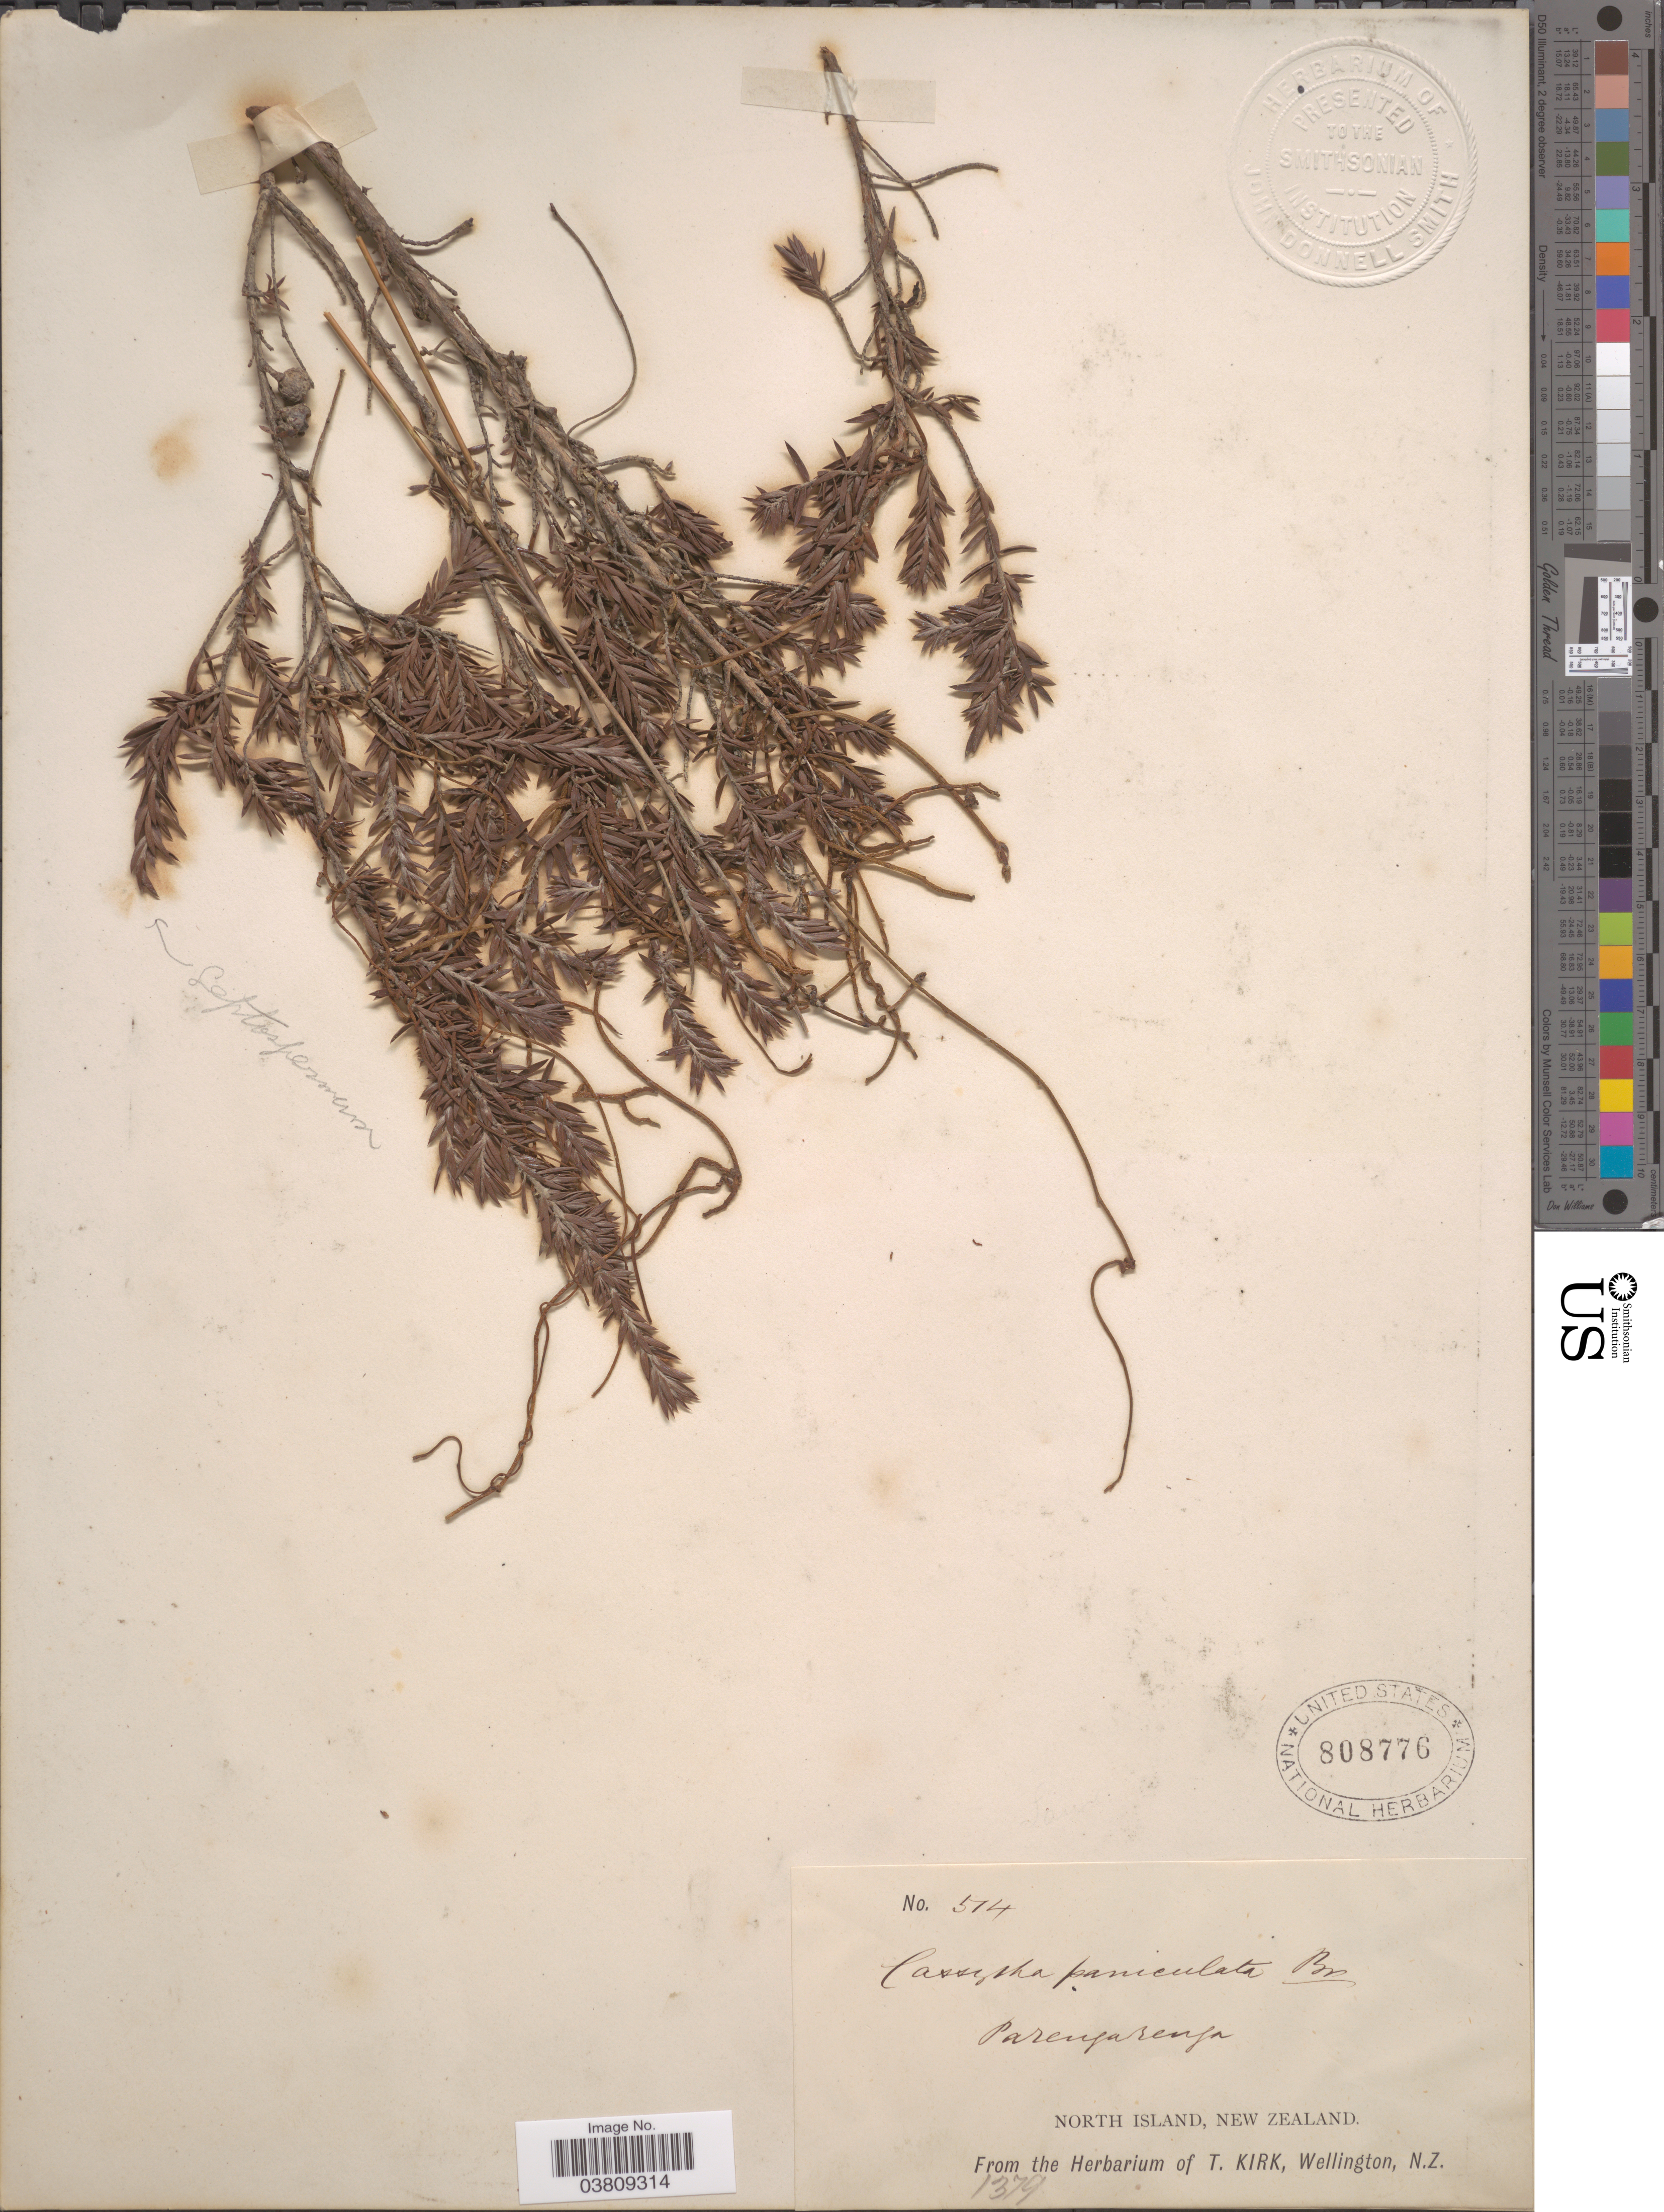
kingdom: Plantae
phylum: Tracheophyta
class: Magnoliopsida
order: Laurales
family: Lauraceae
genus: Cassytha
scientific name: Cassytha paniculata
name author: R. Br.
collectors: ex herb. T. Kirk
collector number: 514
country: New Zealand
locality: North Island.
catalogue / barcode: US 808776